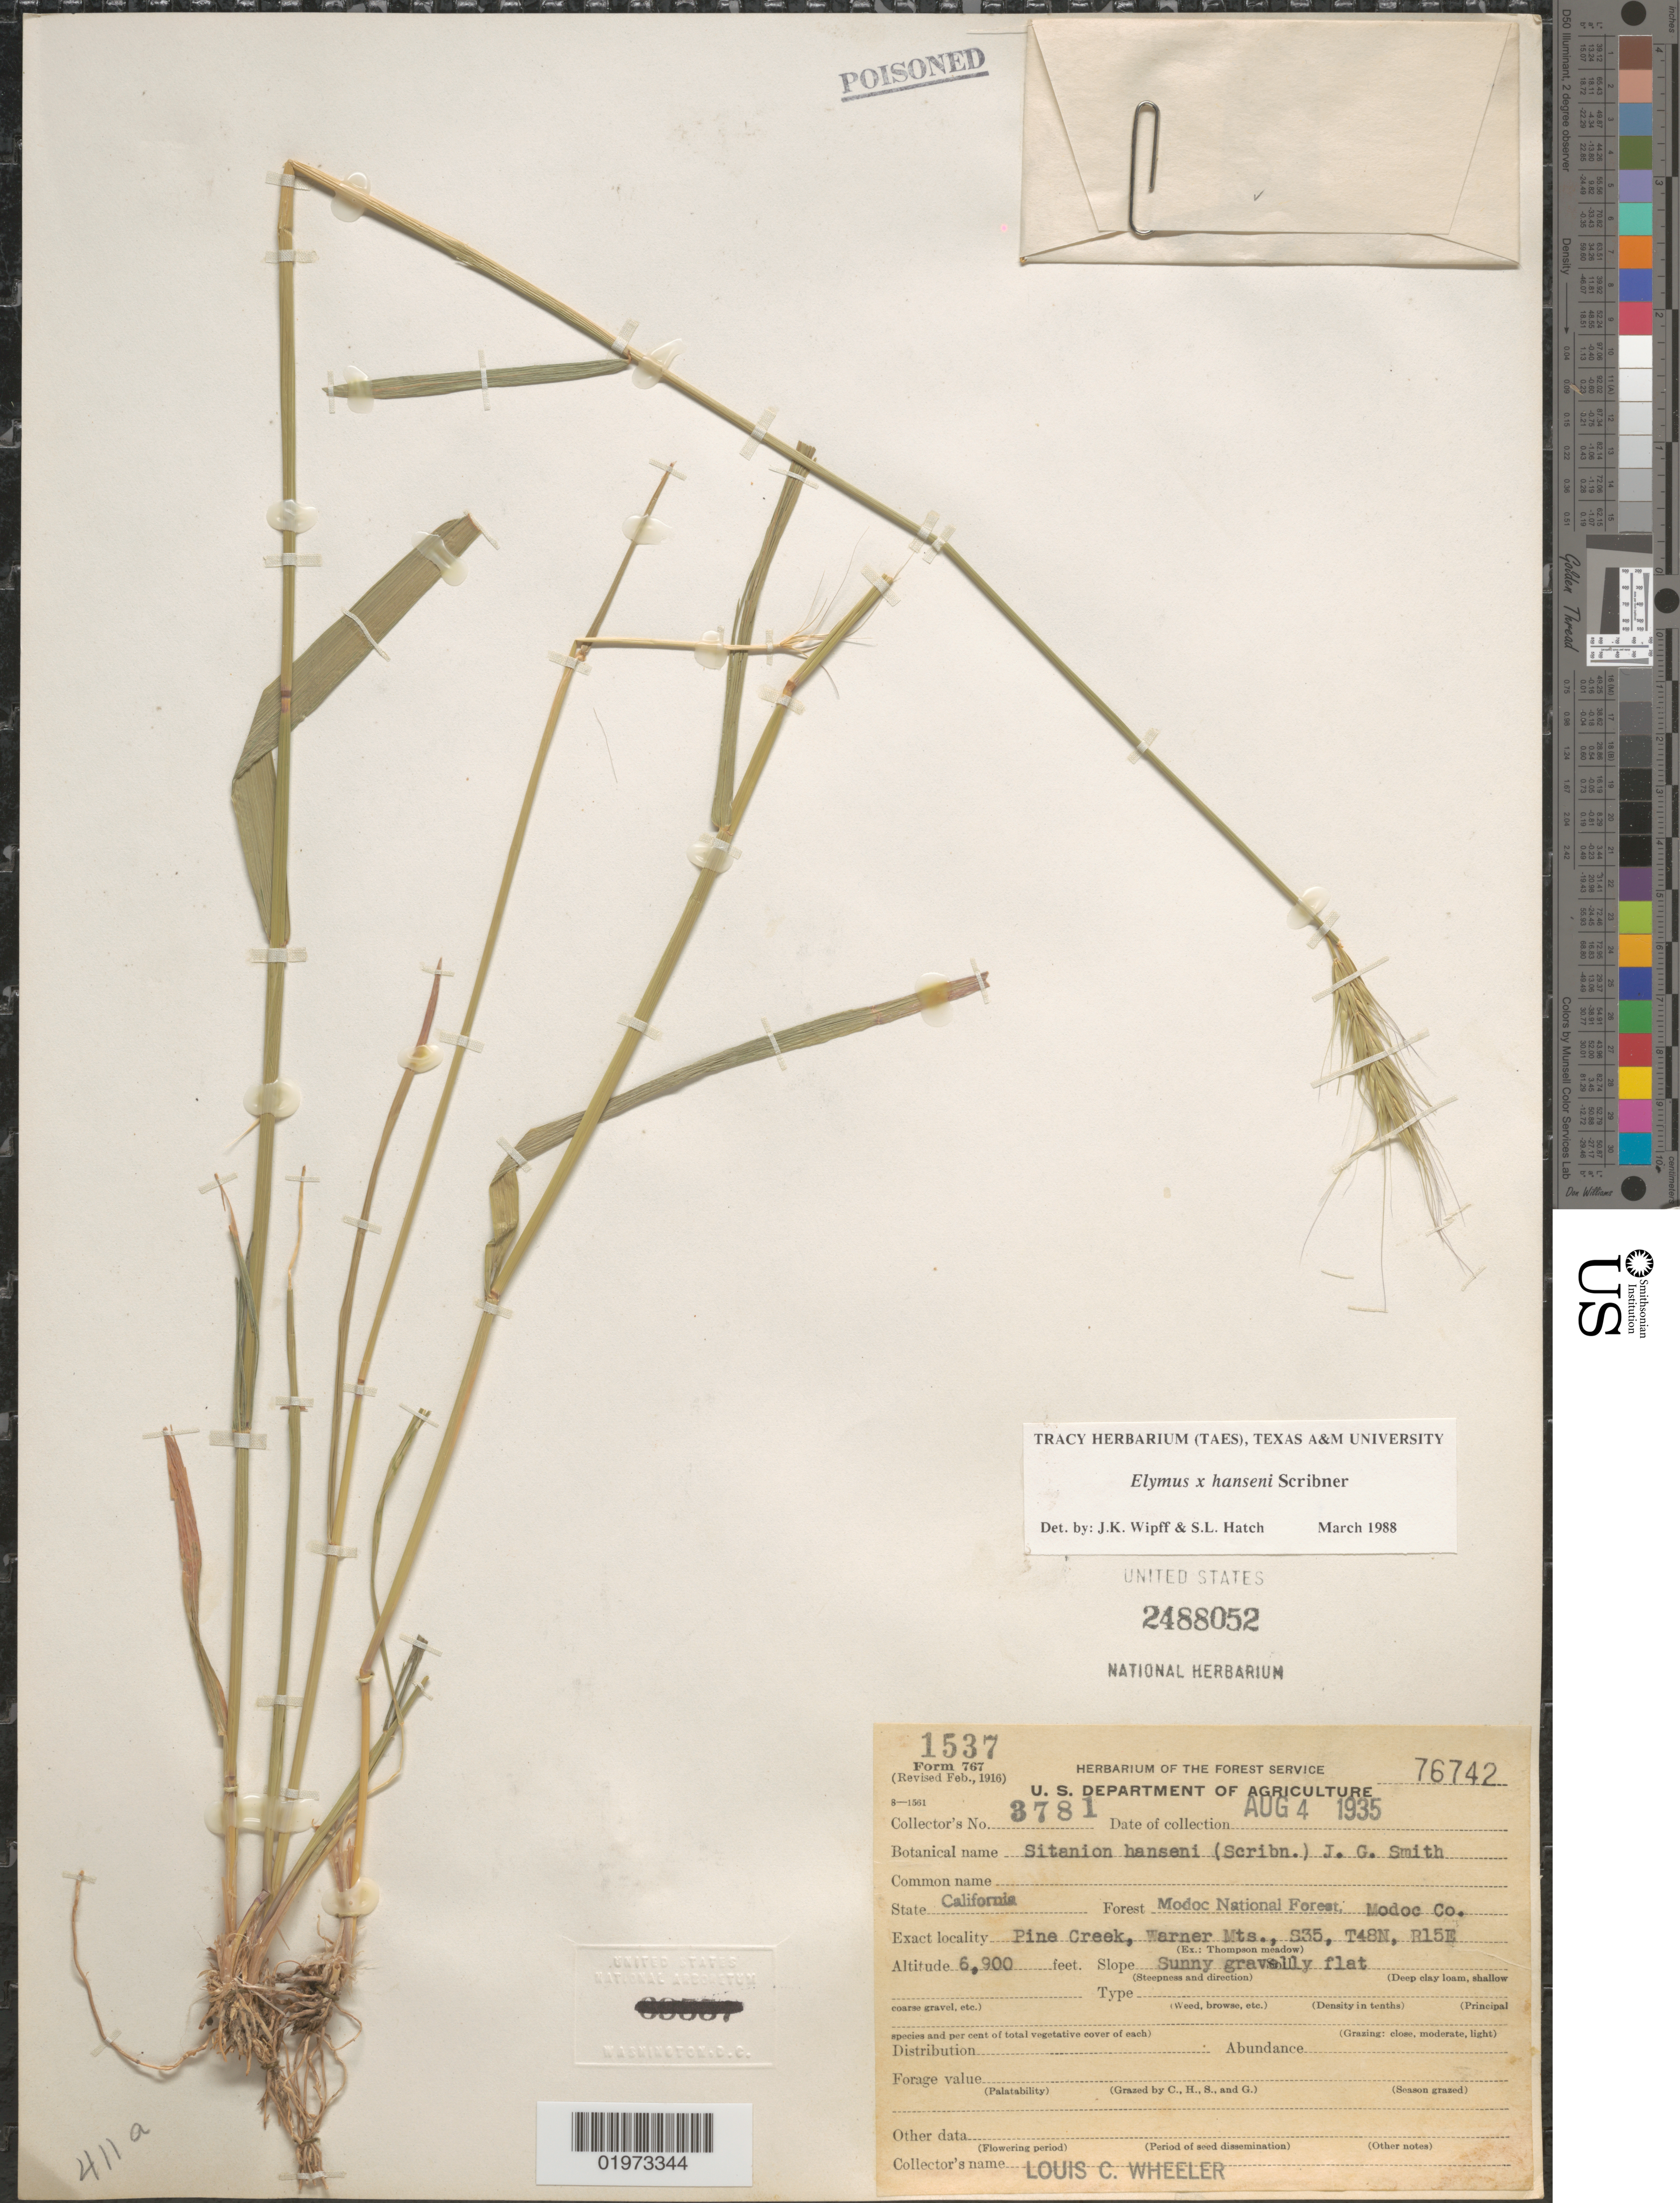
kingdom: Plantae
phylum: Tracheophyta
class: Liliopsida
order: Poales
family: Poaceae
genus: Elymus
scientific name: Elymus x hansenii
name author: Scribn.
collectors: L. C. Wheeler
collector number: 3781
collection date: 1935-08-04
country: United States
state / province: California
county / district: Modoc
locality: Forest Modoc National Forest, Modoc Co. Pine Creek, Warner Mts., S35, T48N, R15E.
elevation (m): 2103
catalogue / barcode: US 2488052